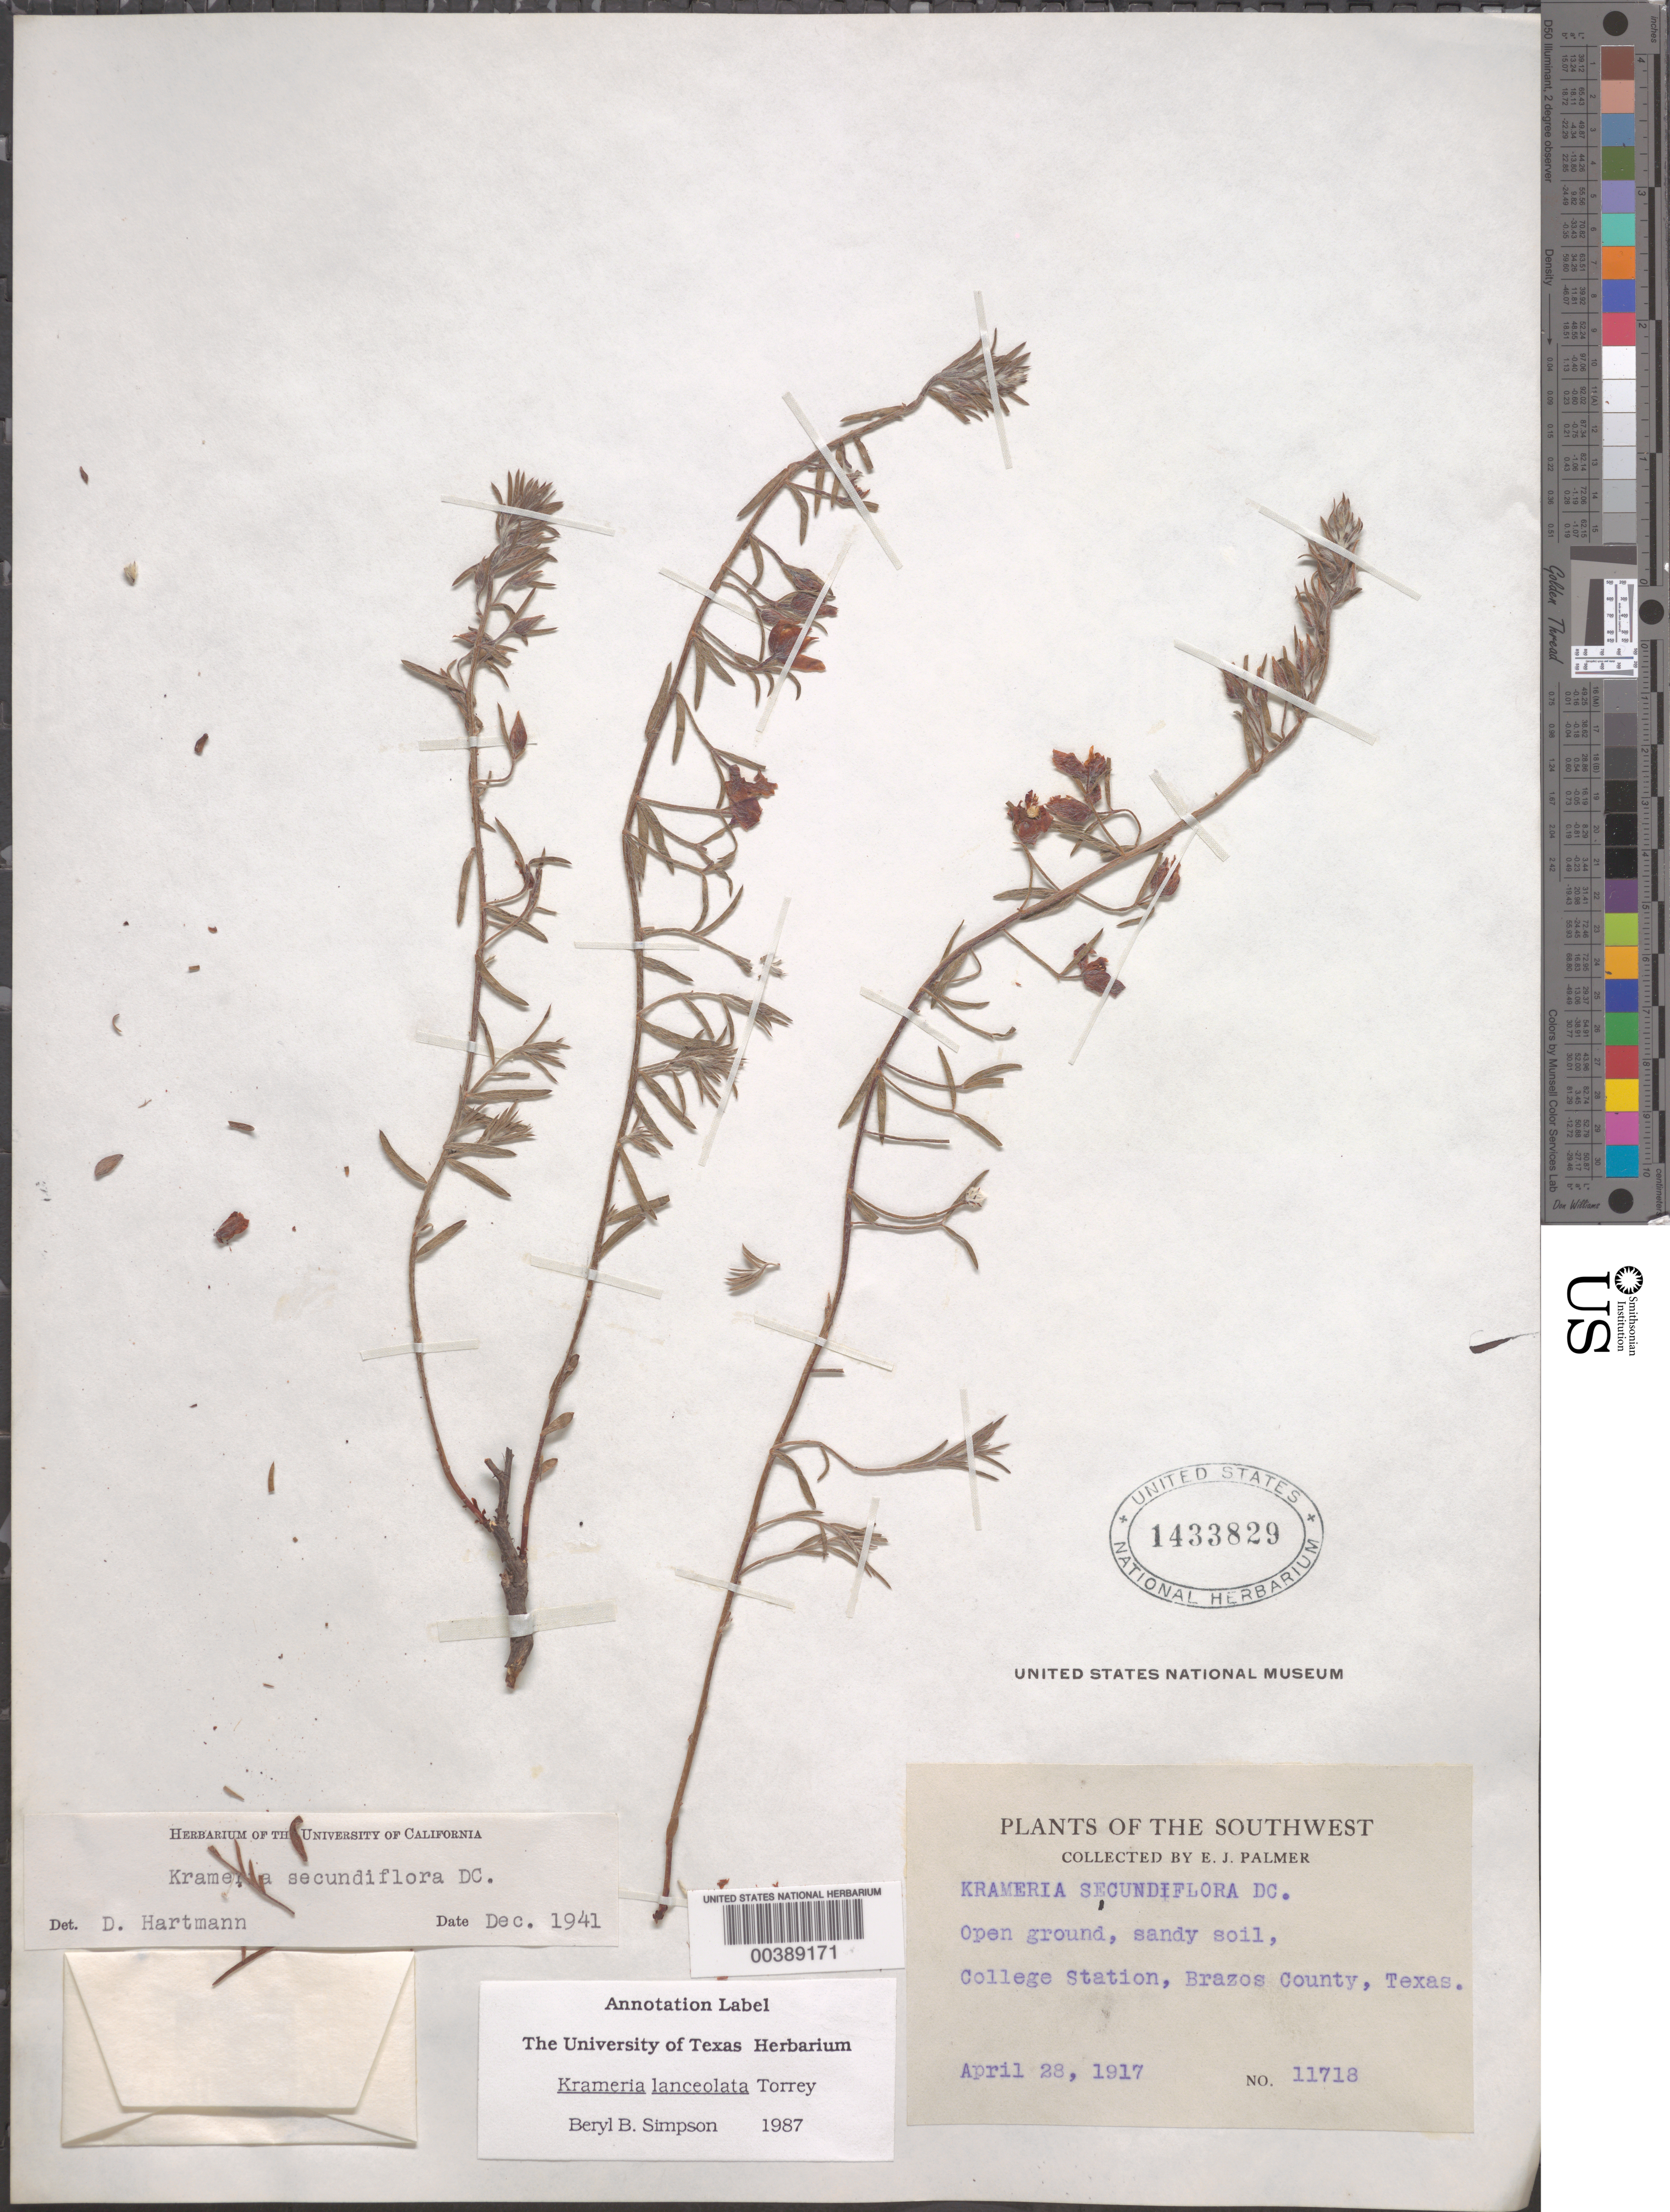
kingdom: Plantae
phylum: Tracheophyta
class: Magnoliopsida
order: Zygophyllales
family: Krameriaceae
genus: Krameria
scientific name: Krameria lanceolata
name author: Torr.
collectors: E. J. Palmer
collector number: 11718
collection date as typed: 28 Apr 1917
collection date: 1917-04-28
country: United States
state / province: Texas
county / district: Brazos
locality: College station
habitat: Open ground, sandy soil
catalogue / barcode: US 1433829